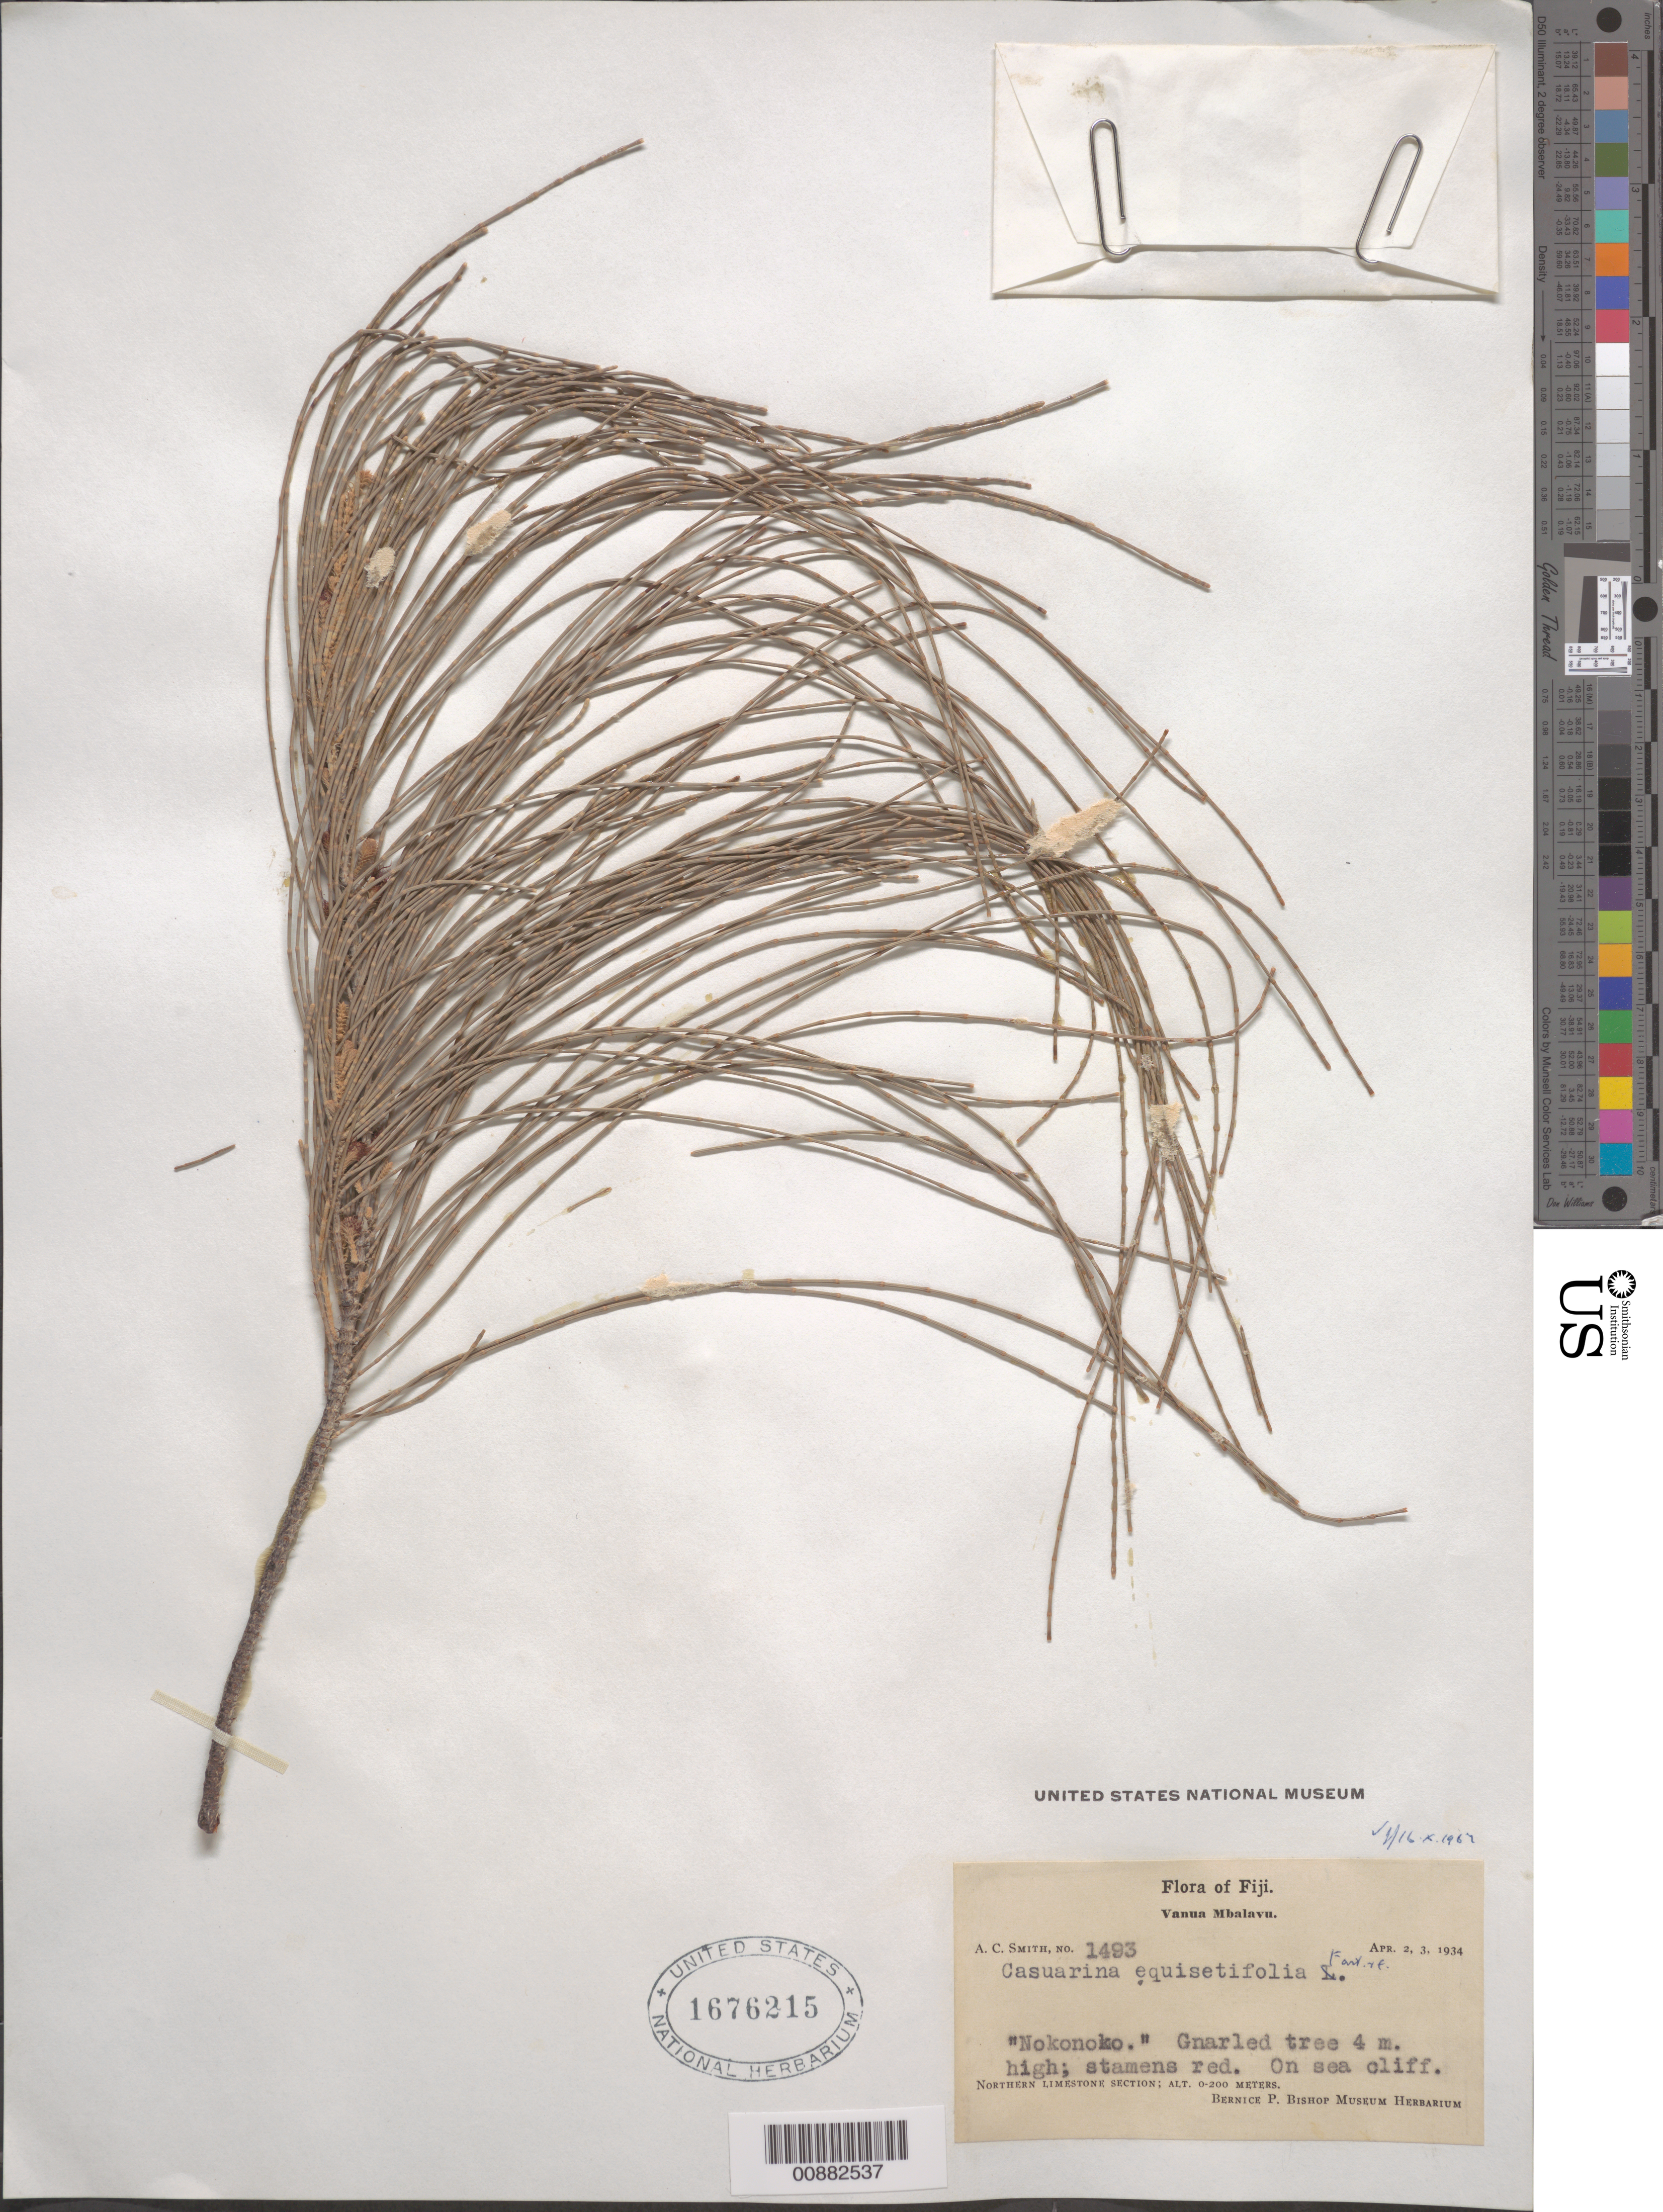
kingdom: Plantae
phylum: Tracheophyta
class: Magnoliopsida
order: Fagales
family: Casuarinaceae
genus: Casuarina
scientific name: Casuarina equisetifolia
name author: L.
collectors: C. A. Smith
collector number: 1493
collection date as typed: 02 Apr 1934 to 03 Apr 1934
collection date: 1934-04-02/1934-04-03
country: Fiji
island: Vanua Balavu [Mbalavu]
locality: (Vanua Mblavu I.)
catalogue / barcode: US 1676215